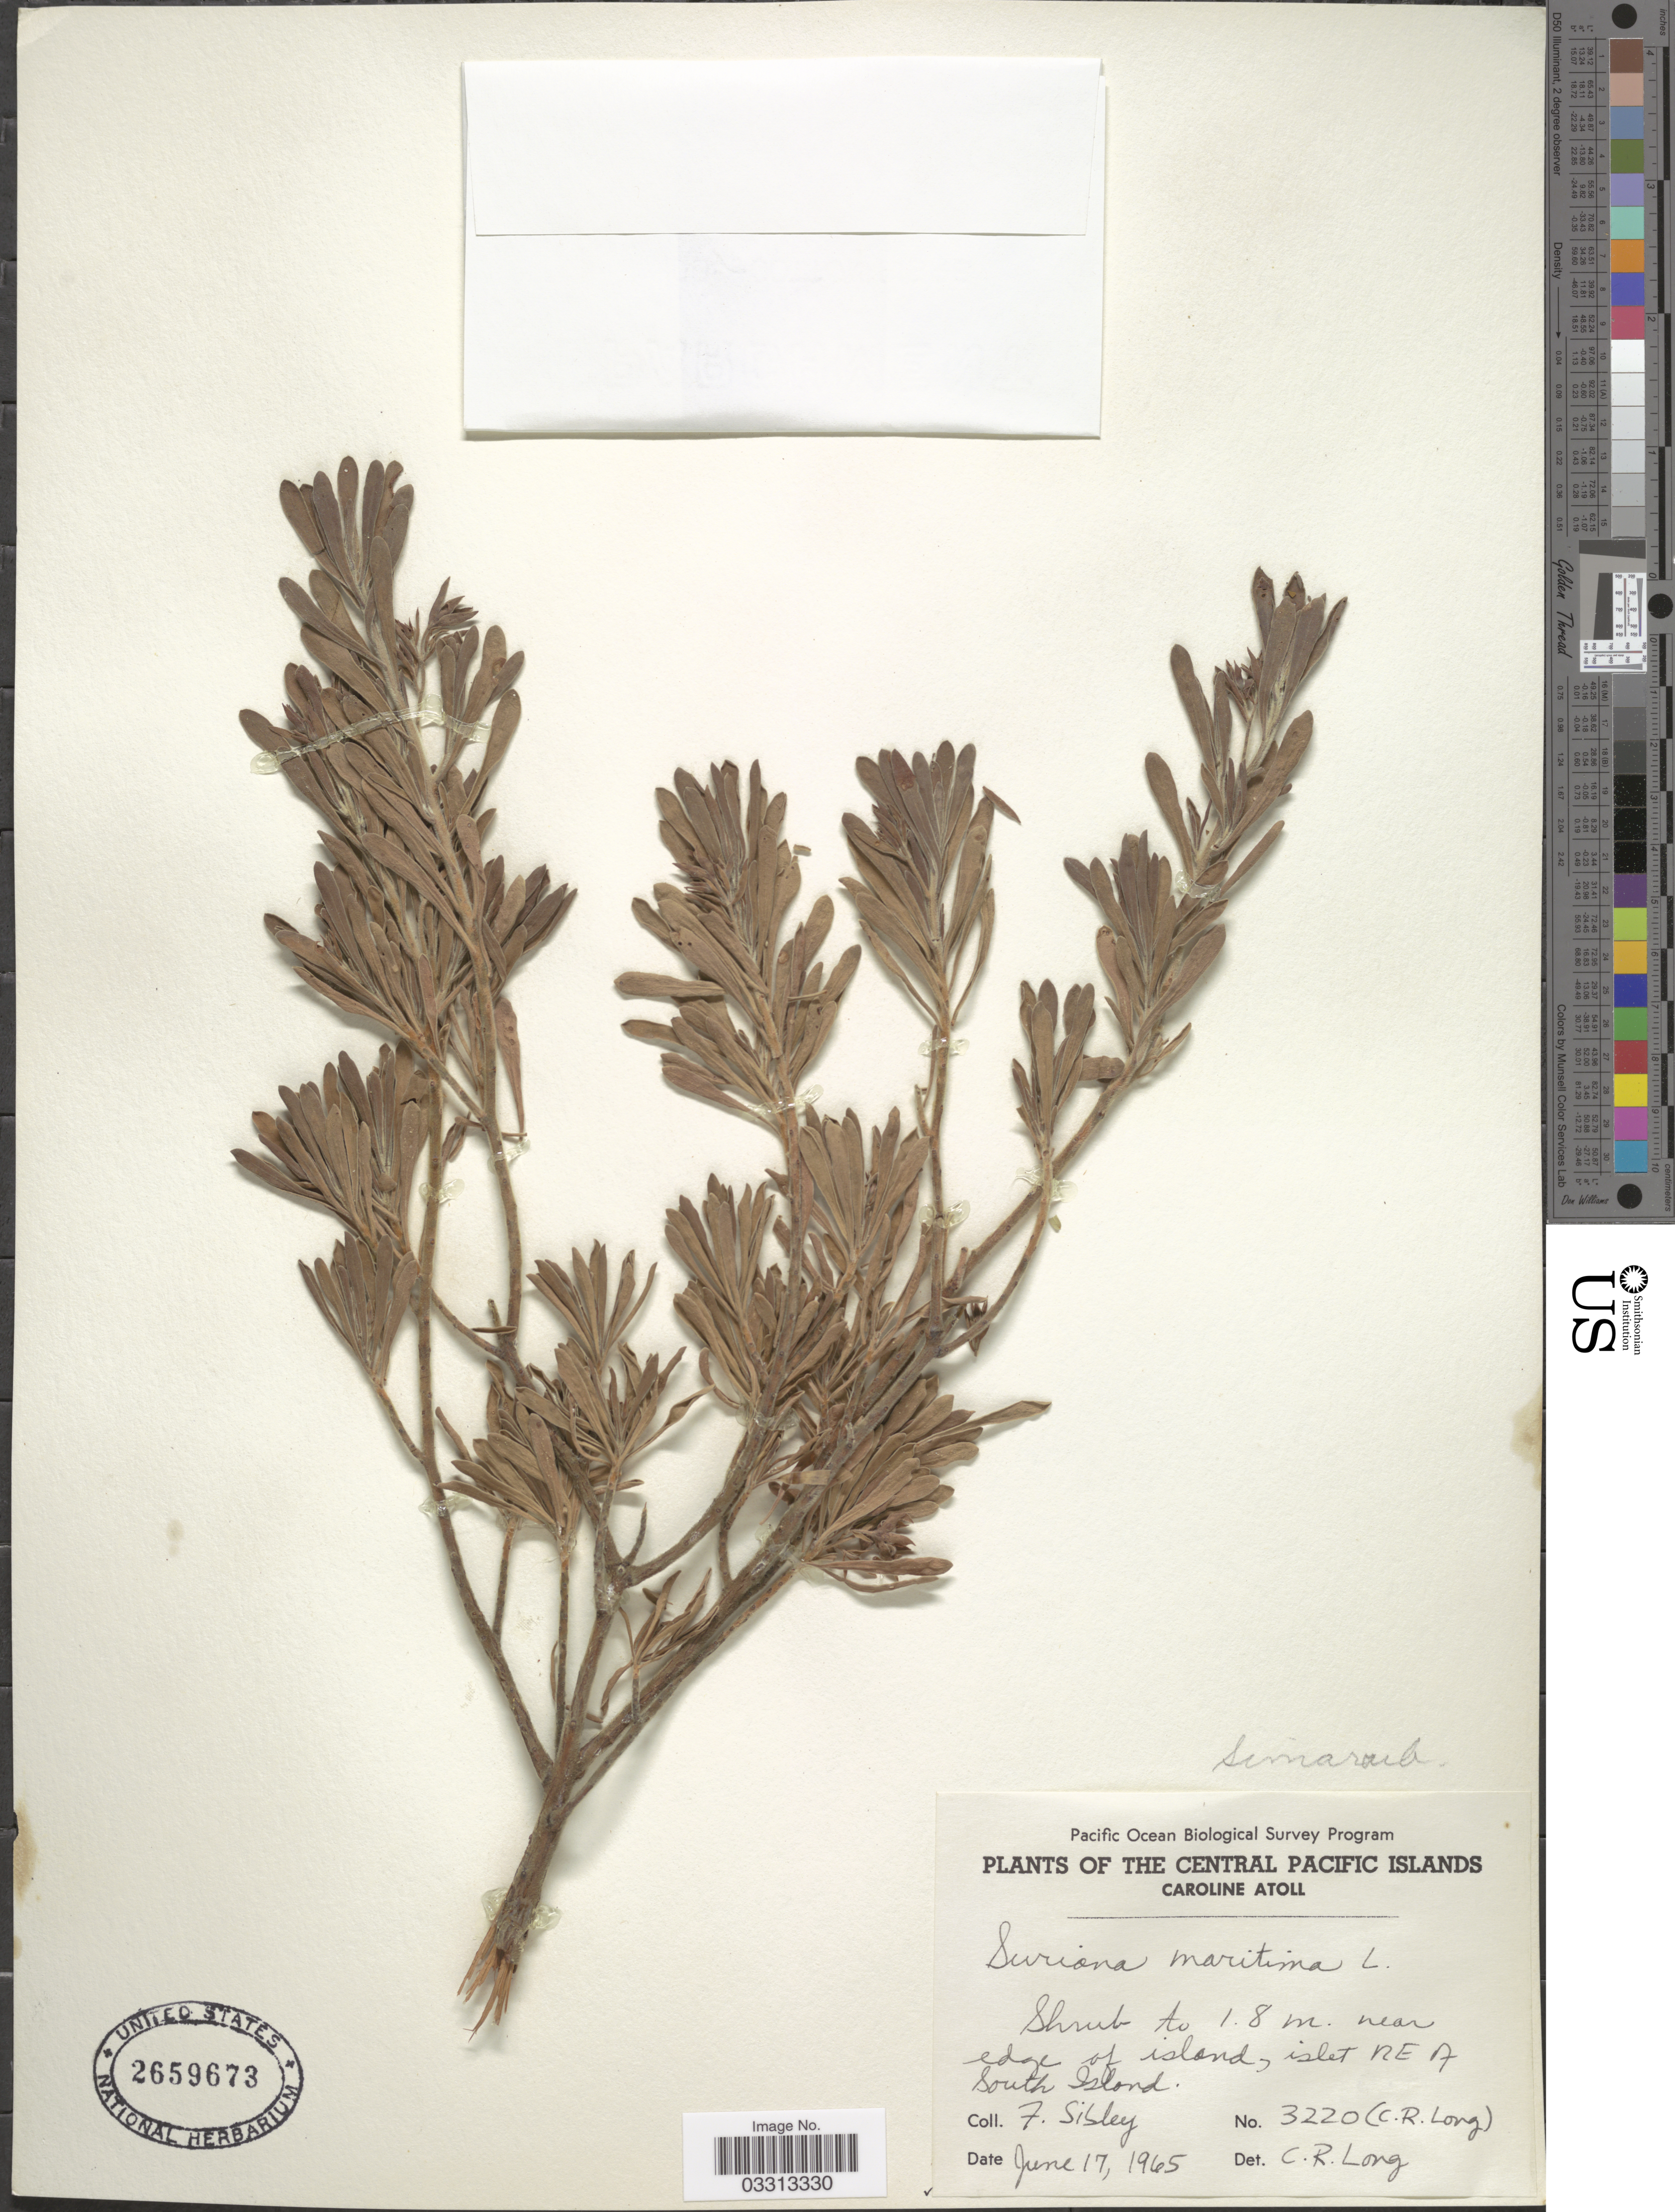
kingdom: Plantae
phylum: Tracheophyta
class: Magnoliopsida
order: Fabales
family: Surianaceae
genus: Suriana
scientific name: Suriana maritima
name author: L.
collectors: F. Sibley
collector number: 3220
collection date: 1965-06-17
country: Kiribati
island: Caroline Atoll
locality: The Central Pacific Islands. Caroline Atoll. Edge of island, islet NE of South Island.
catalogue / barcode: US 2659673